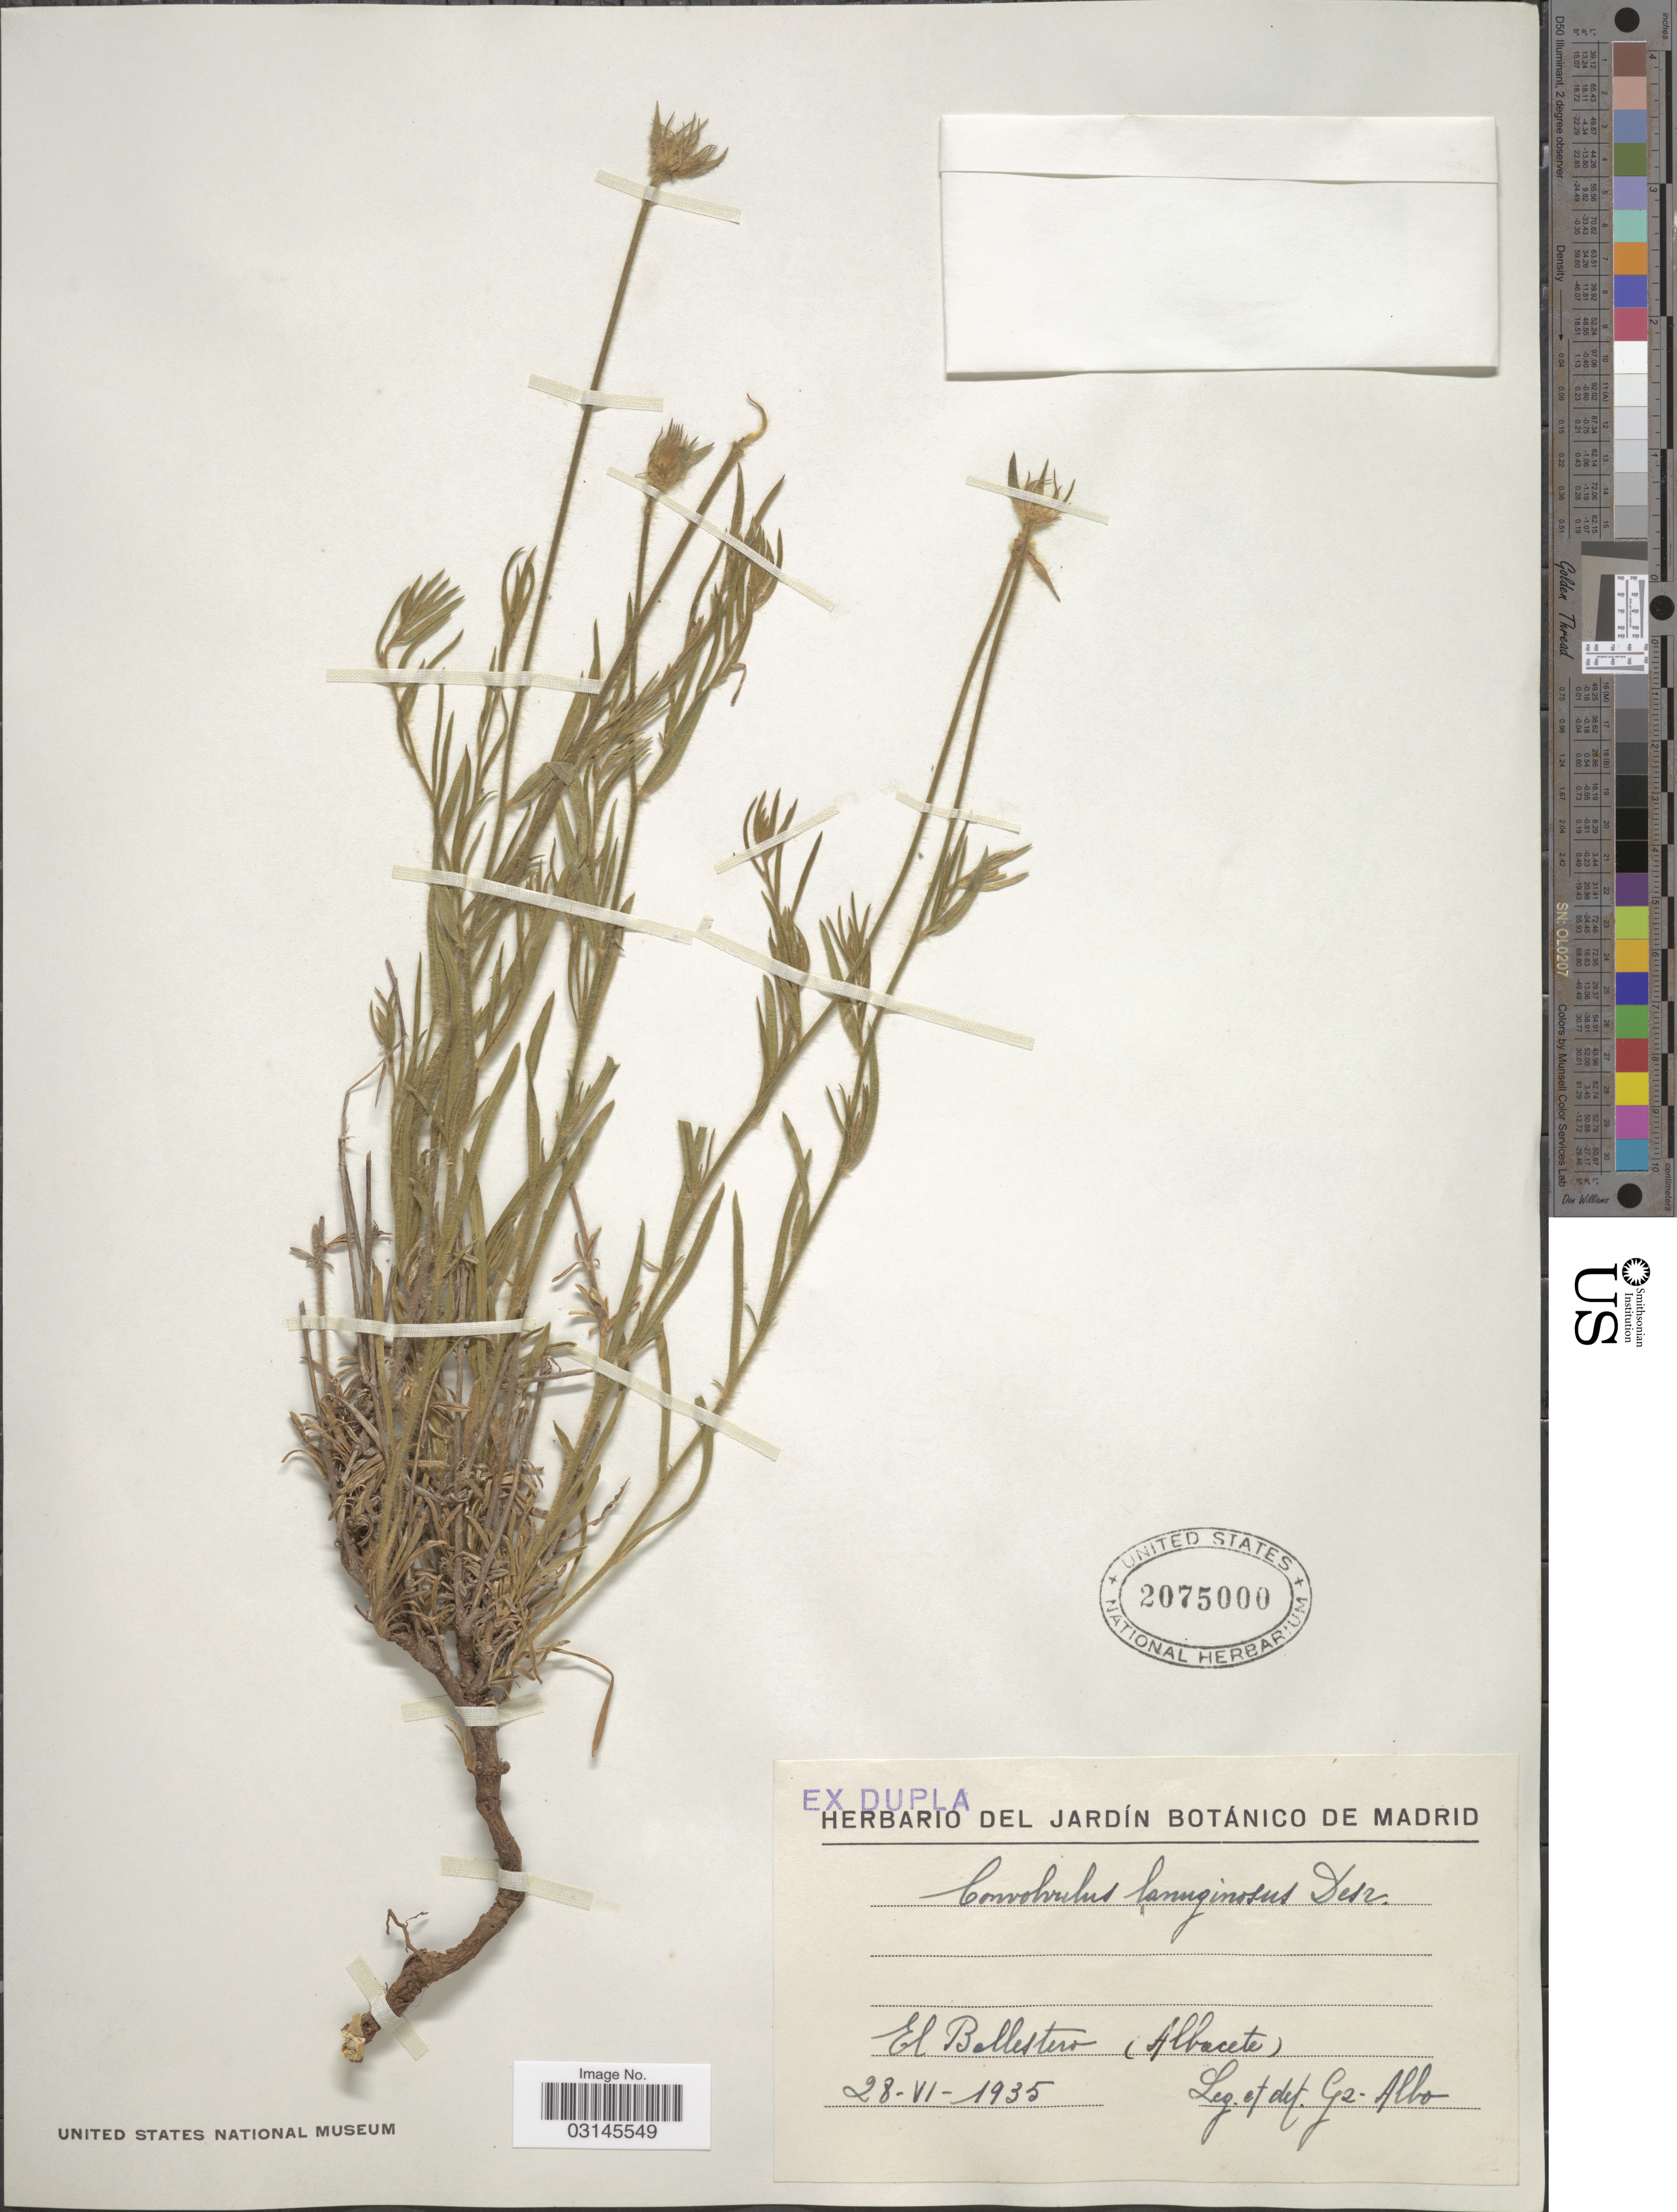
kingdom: Plantae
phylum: Tracheophyta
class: Magnoliopsida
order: Solanales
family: Convolvulaceae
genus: Convolvulus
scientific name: Convolvulus lanuginosus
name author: Desr.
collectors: Ge-Albo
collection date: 1935-06-28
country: Spain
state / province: Madrid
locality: El Ballestero (Albacete).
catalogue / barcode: US 2075000